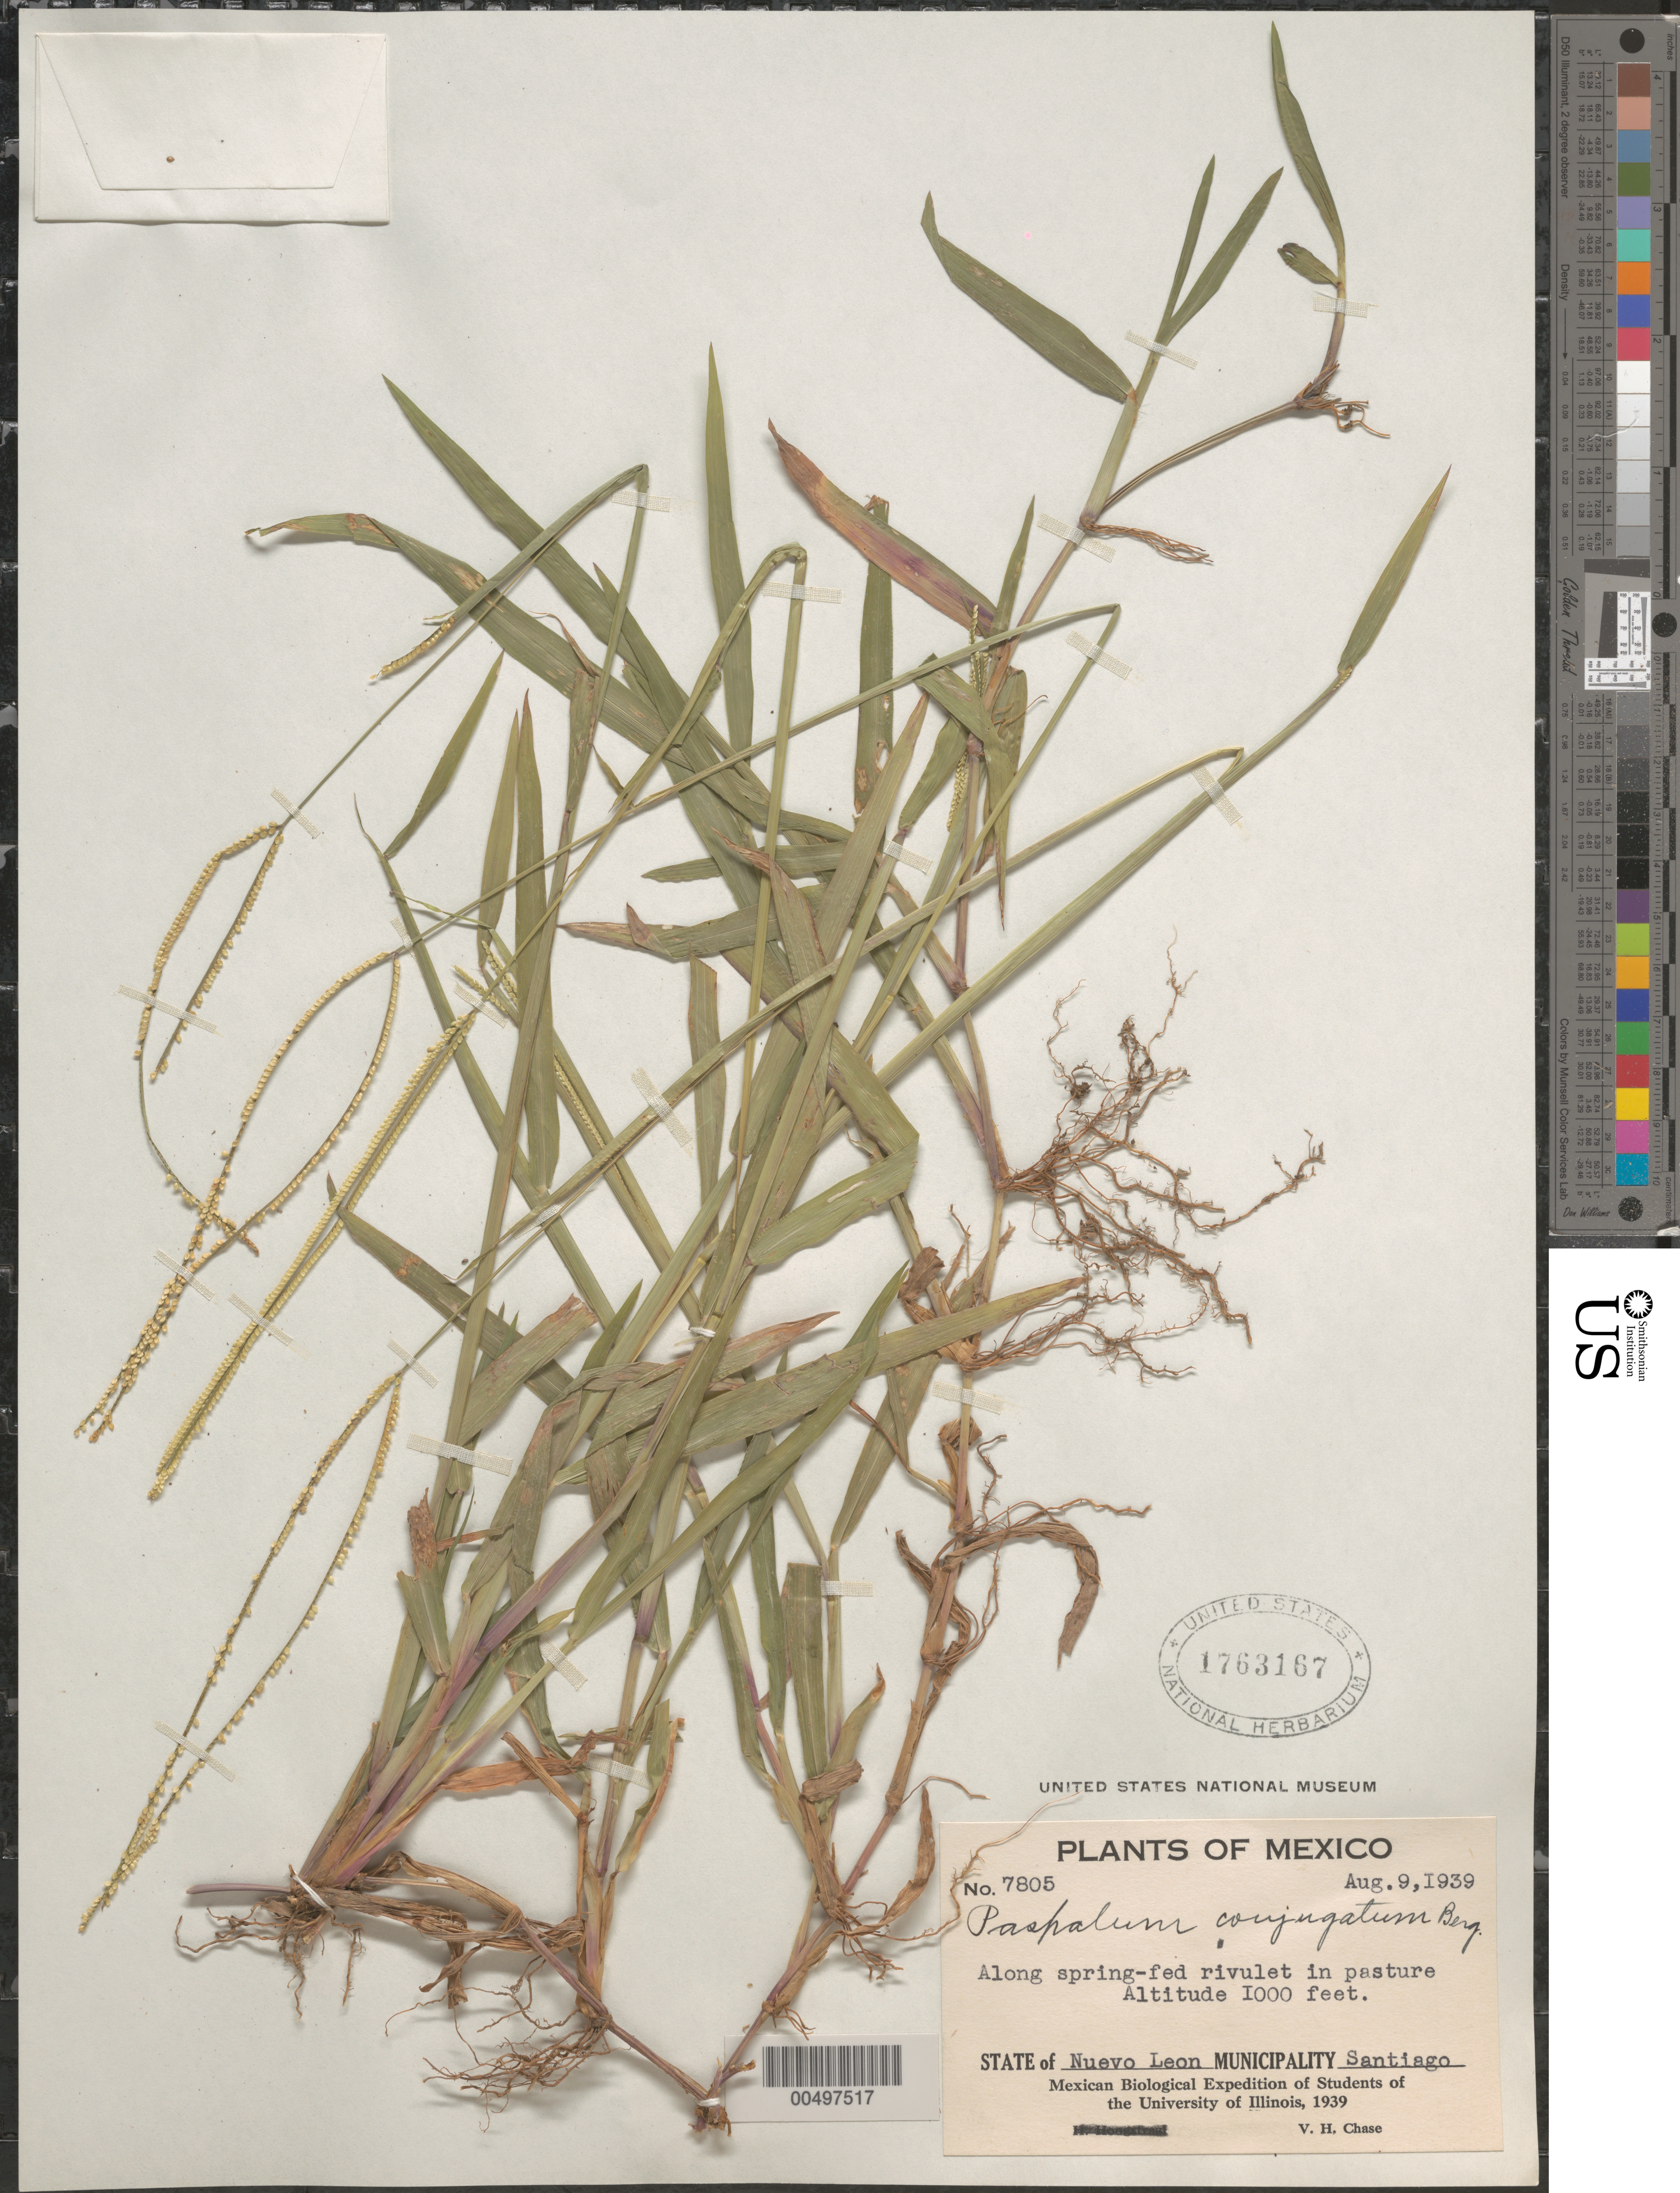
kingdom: Plantae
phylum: Tracheophyta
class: Liliopsida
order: Poales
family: Poaceae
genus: Paspalum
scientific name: Paspalum conjugatum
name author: P.J. Bergius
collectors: V. H. Chase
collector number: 7805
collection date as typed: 9 Aug 1939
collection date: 1939-08-09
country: Mexico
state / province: Nuevo León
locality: Santiago Mun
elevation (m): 305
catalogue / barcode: US 1763167